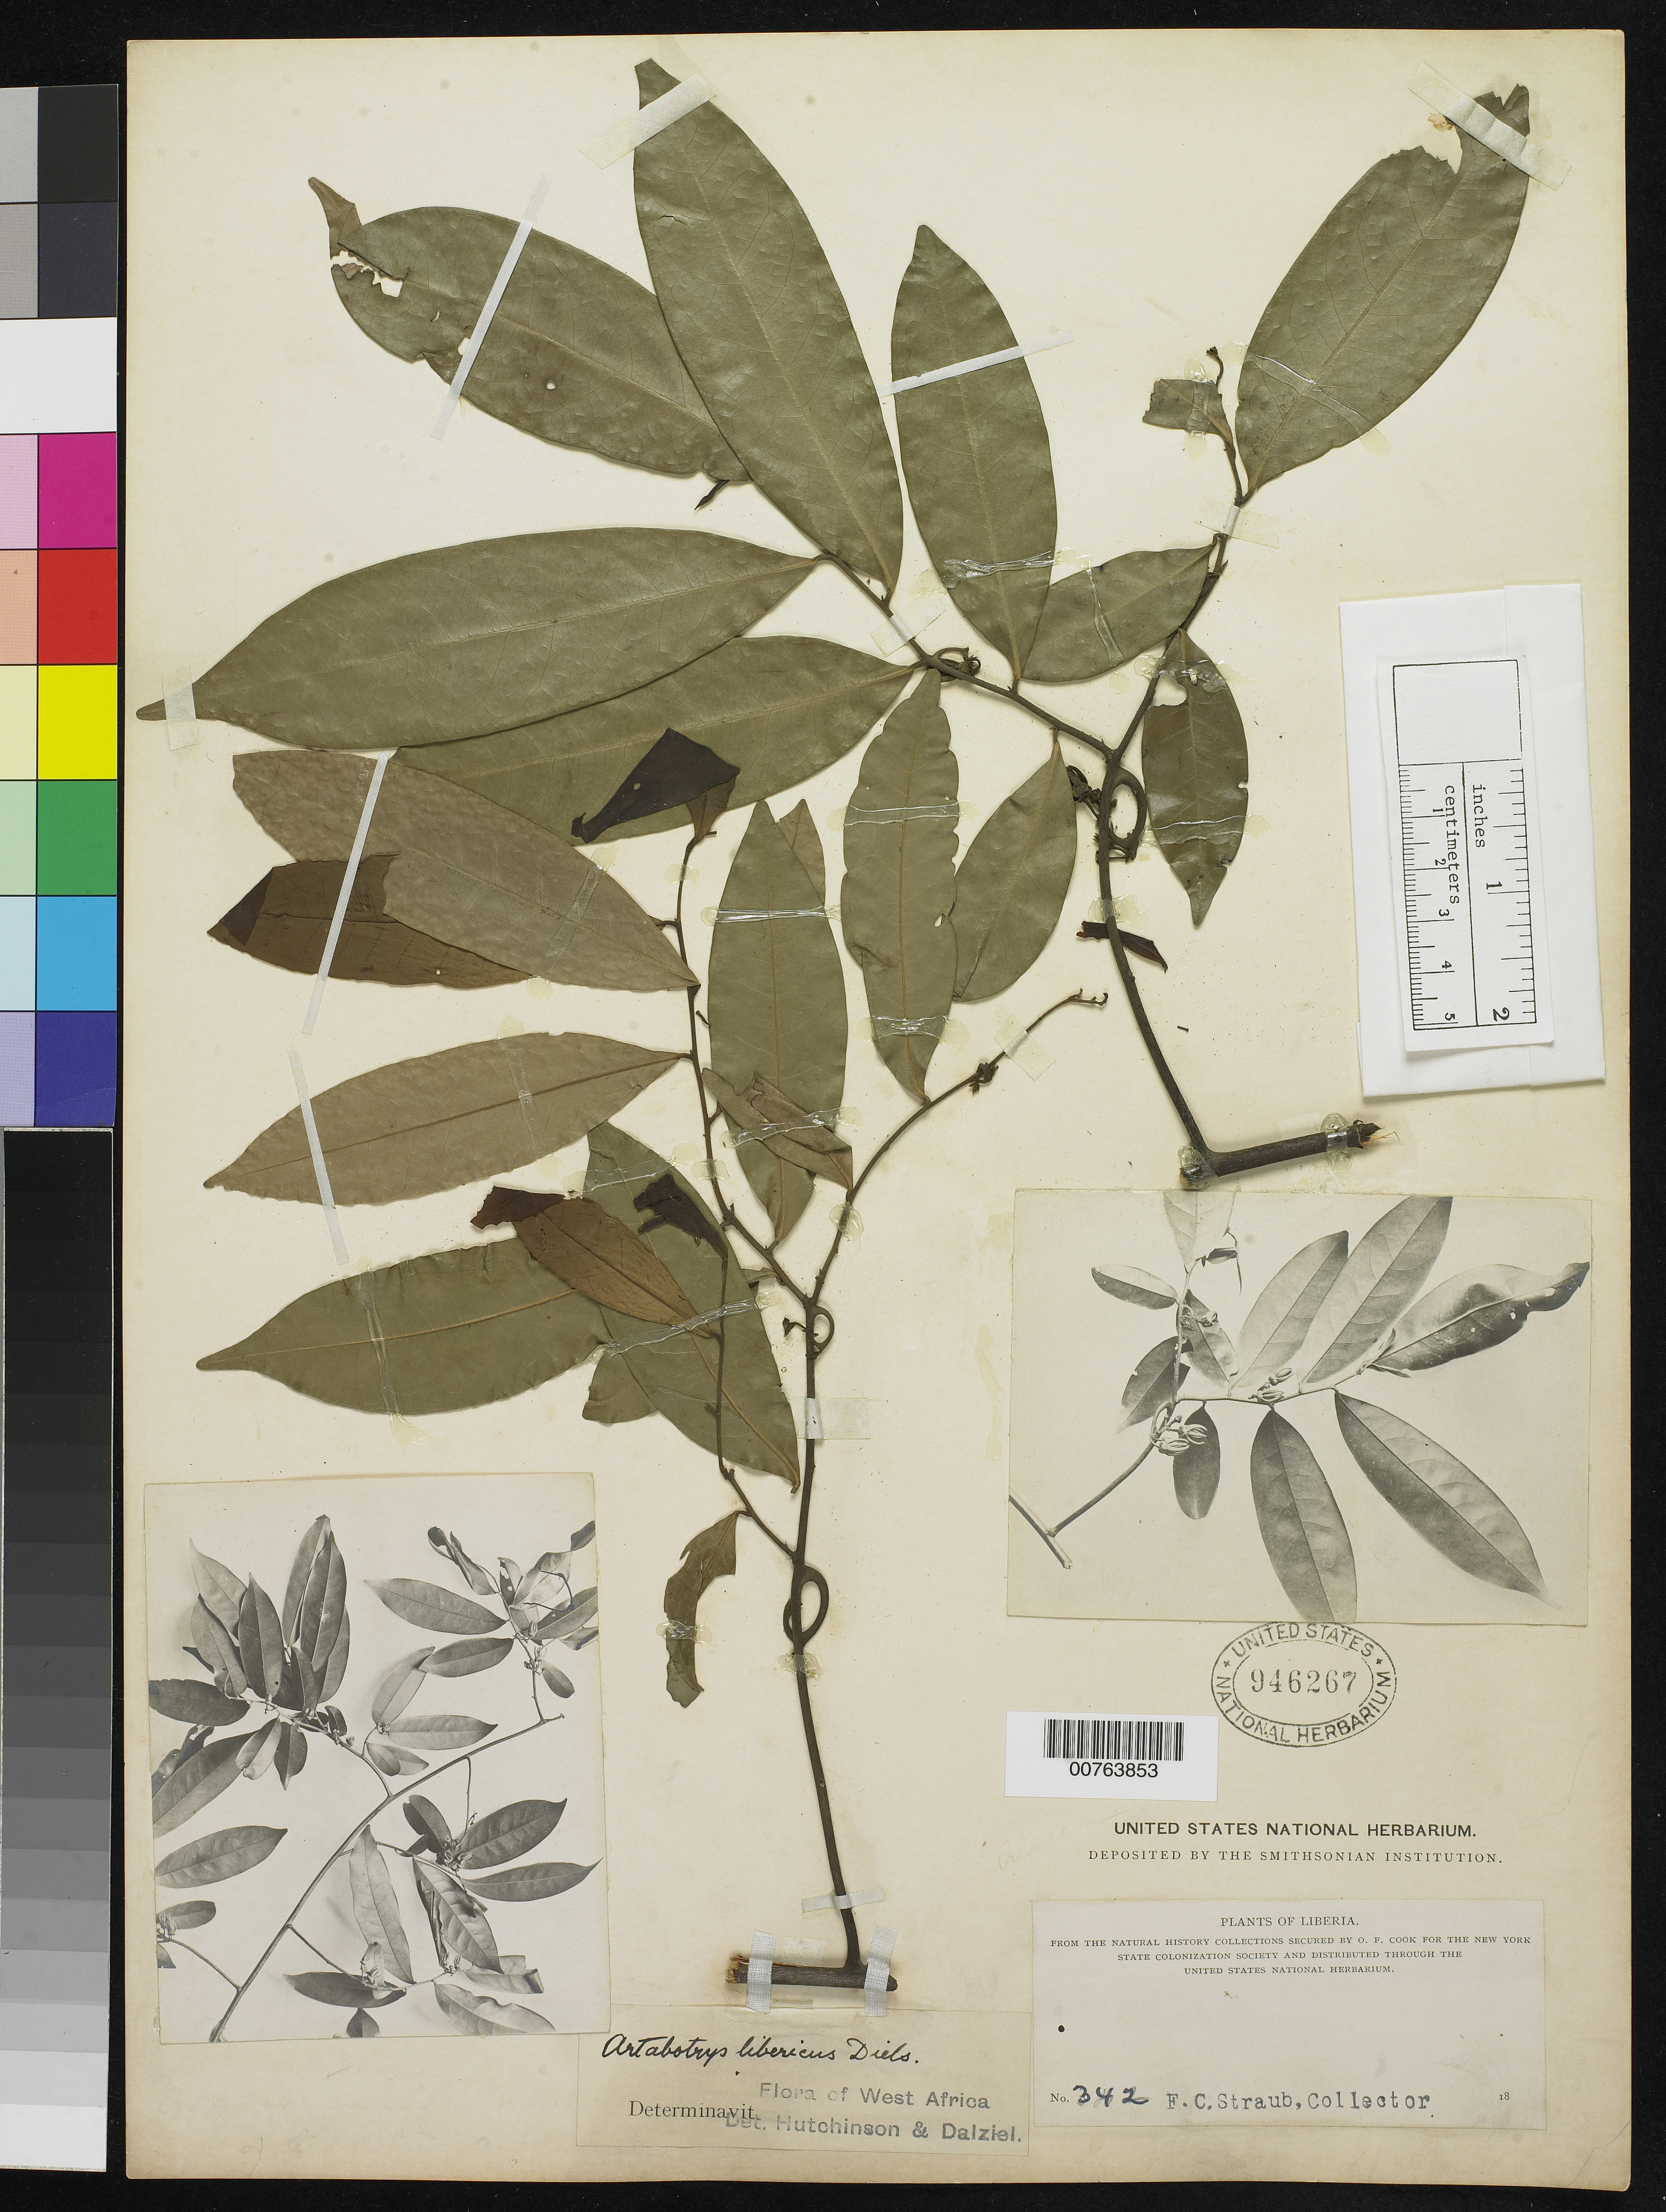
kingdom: Plantae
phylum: Tracheophyta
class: Magnoliopsida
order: Magnoliales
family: Annonaceae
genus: Artabotrys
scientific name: Artabotrys libericus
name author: Diels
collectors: F. Straub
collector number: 342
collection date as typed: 18--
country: Liberia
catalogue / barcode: US 946267